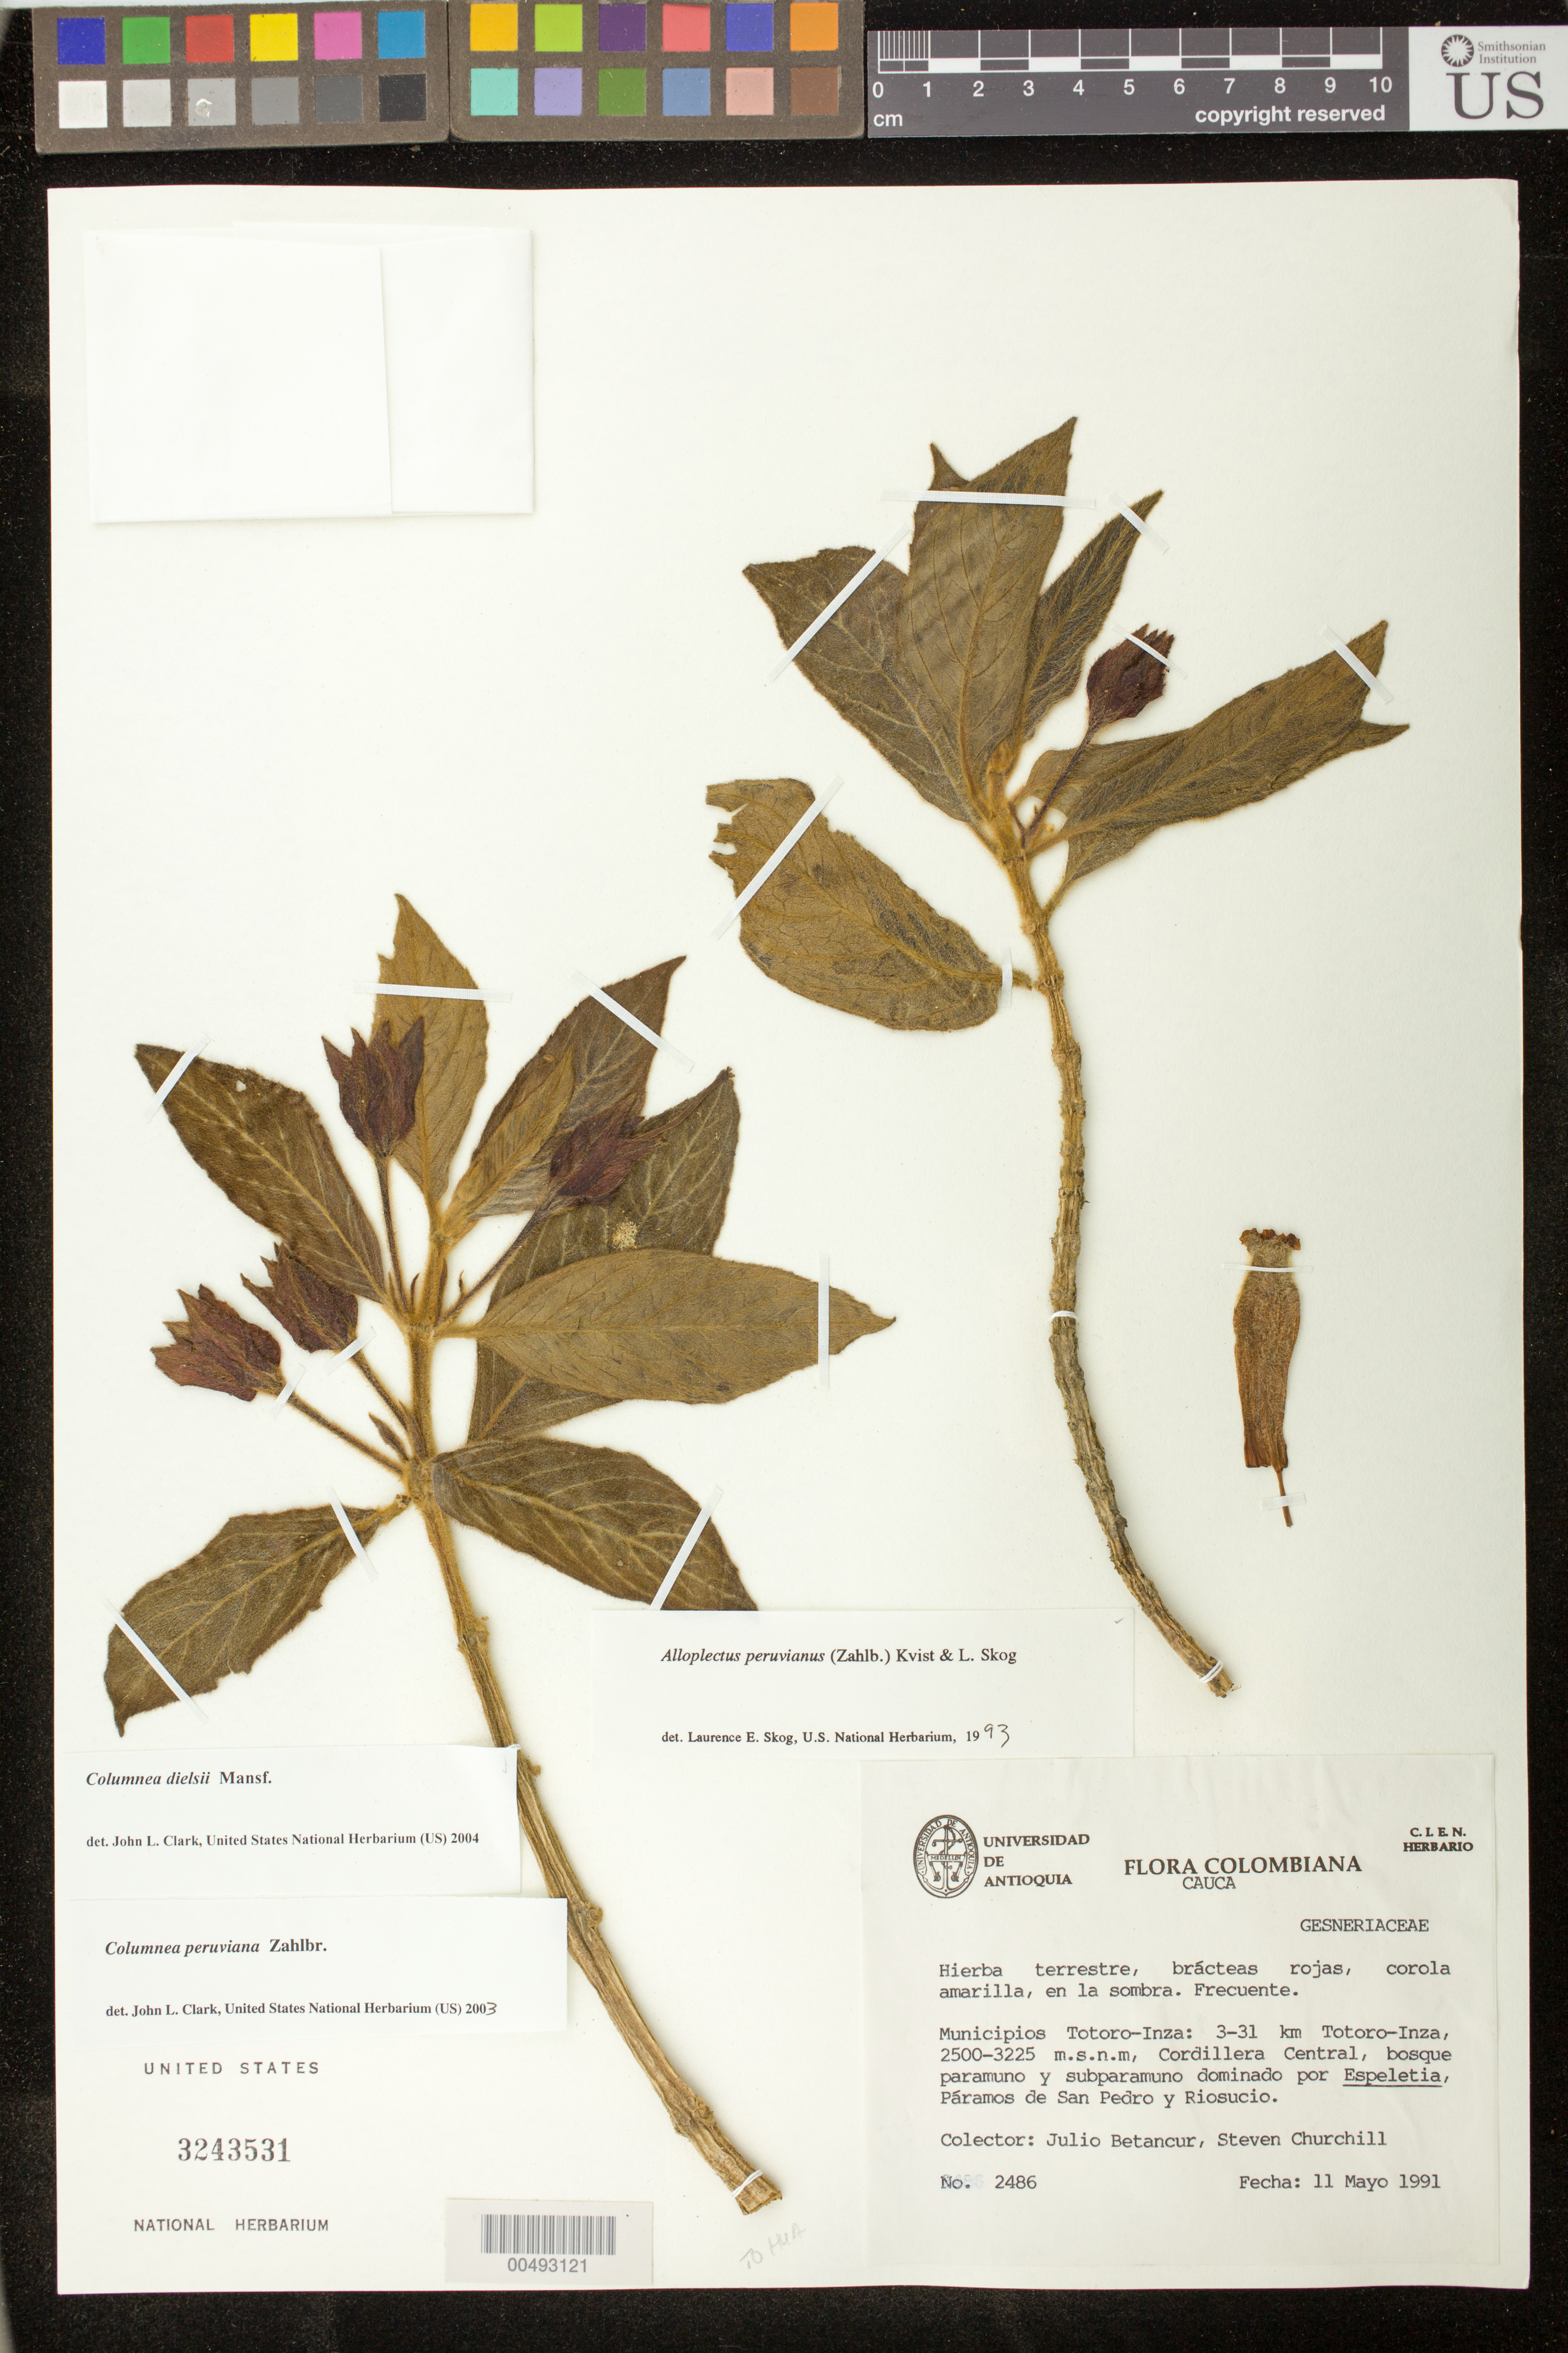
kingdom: Plantae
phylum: Tracheophyta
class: Magnoliopsida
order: Lamiales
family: Gesneriaceae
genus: Columnea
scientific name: Columnea dielsii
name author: Mansf.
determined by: Clark, J. L., (SEL), The Marie Selby Botanical Garden (UNITED STATES)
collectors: J. C. Betancur & S. Churchill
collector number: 2486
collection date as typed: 11 May 1991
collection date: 1991-05-11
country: Colombia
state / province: Cauca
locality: Mpios. Tororo-Inza: 3-31 km Totoro-Inza, Cordillera Central… Páramos de San Pedro y Riosucio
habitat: Bosque paramuno y subparamuno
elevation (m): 2500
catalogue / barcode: US 3243531